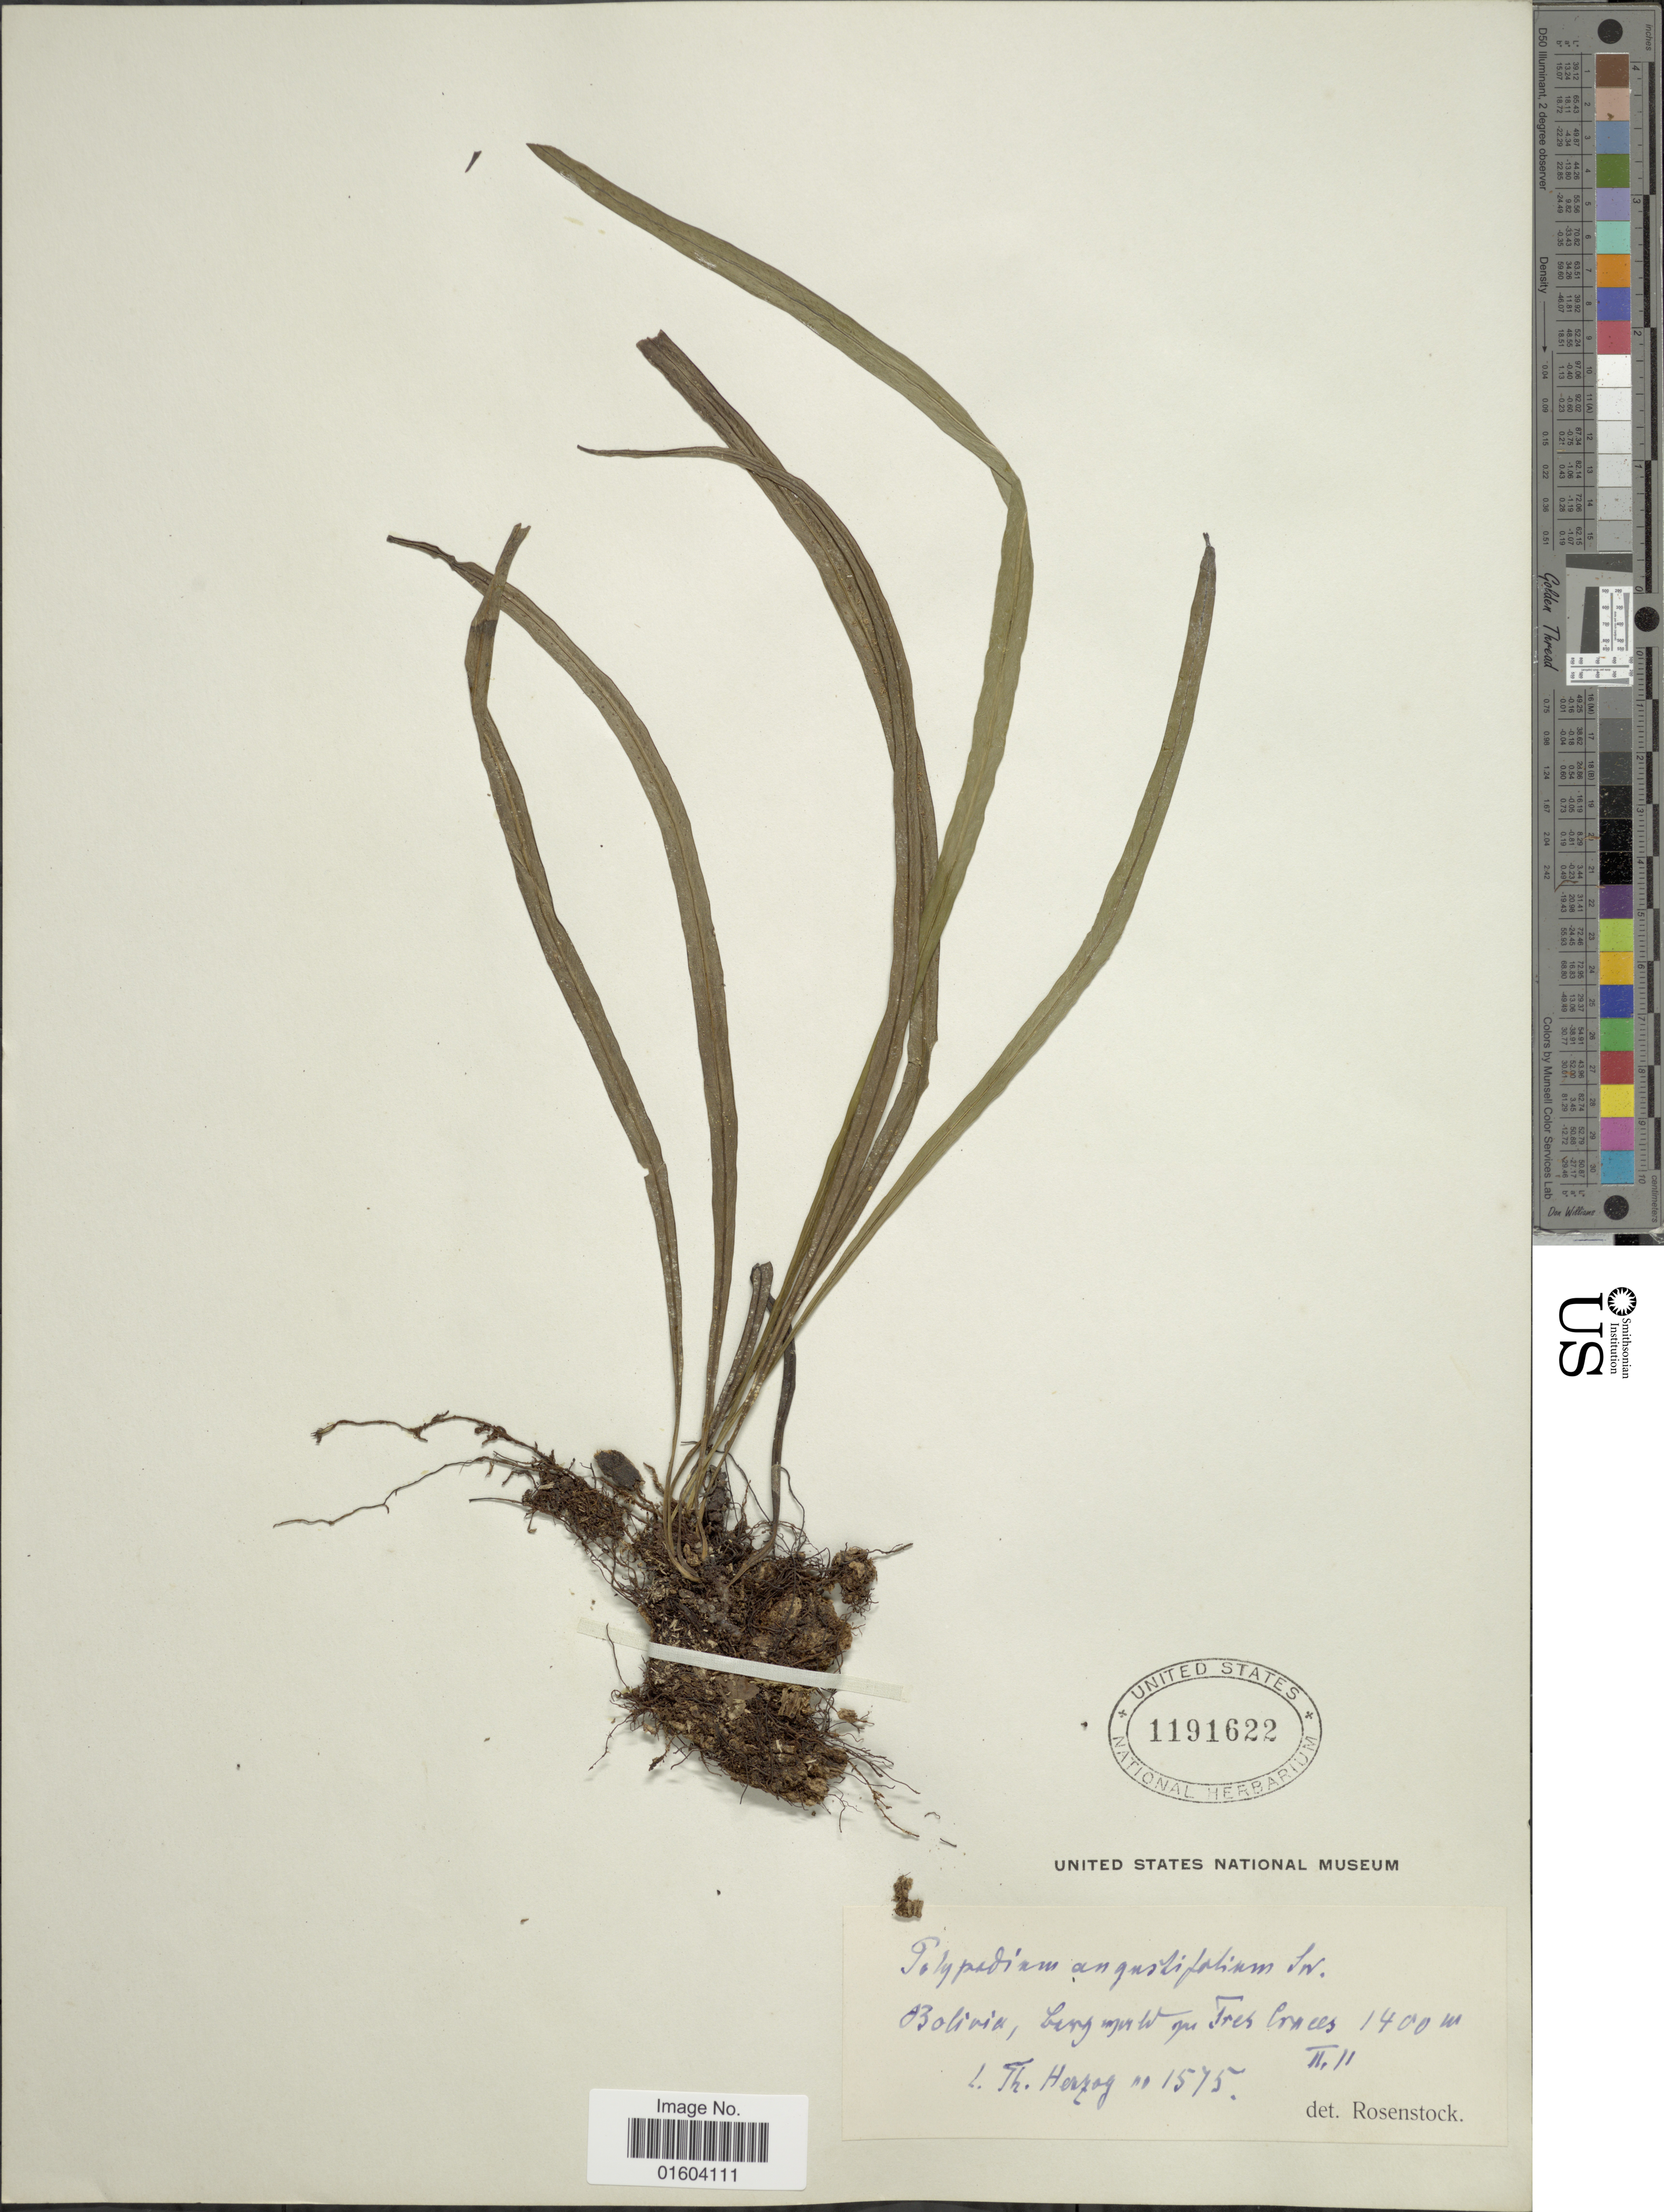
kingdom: Plantae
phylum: Tracheophyta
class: Polypodiopsida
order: Polypodiales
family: Polypodiaceae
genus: Campyloneurum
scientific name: Campyloneurum angustipaleatum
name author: (Alston) Lellinger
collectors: T. K. J. Herzog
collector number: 1575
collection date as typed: Transcribed d/m/y: /2/11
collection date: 1911-02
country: Bolivia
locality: Im Bergwald von Tres Cruces.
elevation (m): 1400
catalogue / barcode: US 1191622